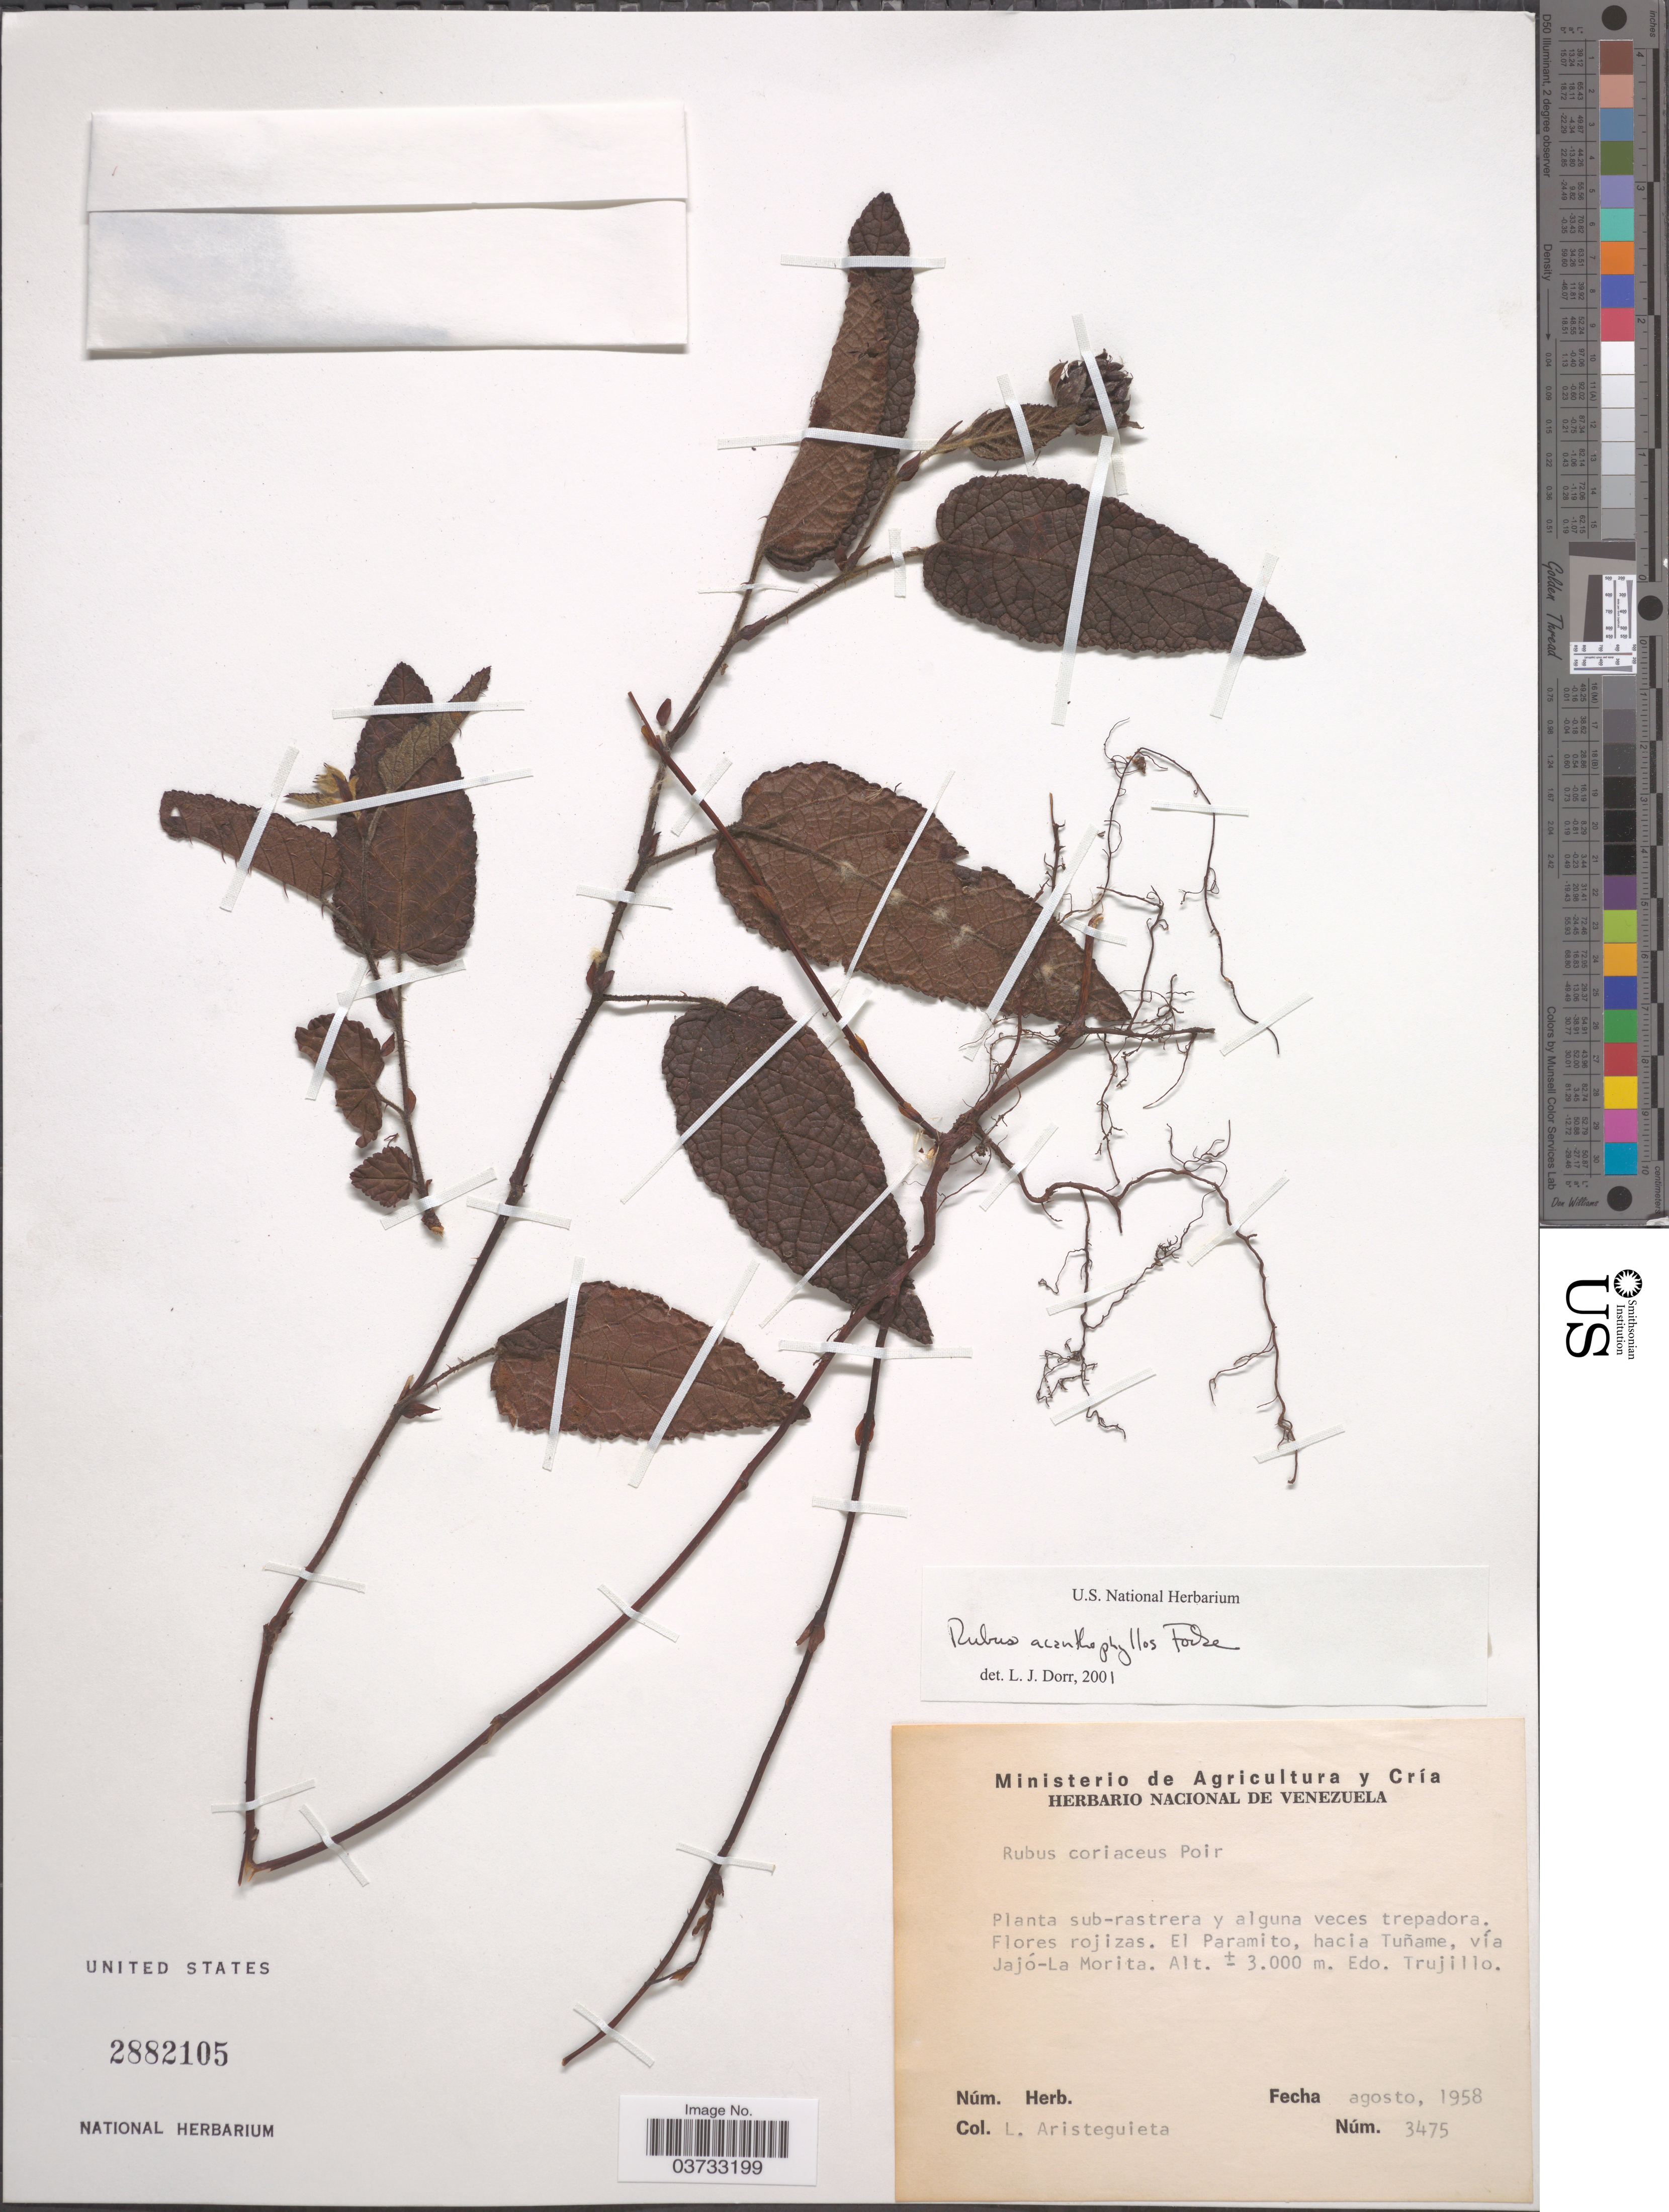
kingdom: Plantae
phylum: Tracheophyta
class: Magnoliopsida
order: Rosales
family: Rosaceae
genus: Rubus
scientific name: Rubus acanthophyllos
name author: Focke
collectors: L. Aristeguieta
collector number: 3475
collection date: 1958-08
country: Venezuela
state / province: Trujillo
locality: El Paramito, hacia Tuñame, vía Jajó-La Morita.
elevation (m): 3000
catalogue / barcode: US 2882105